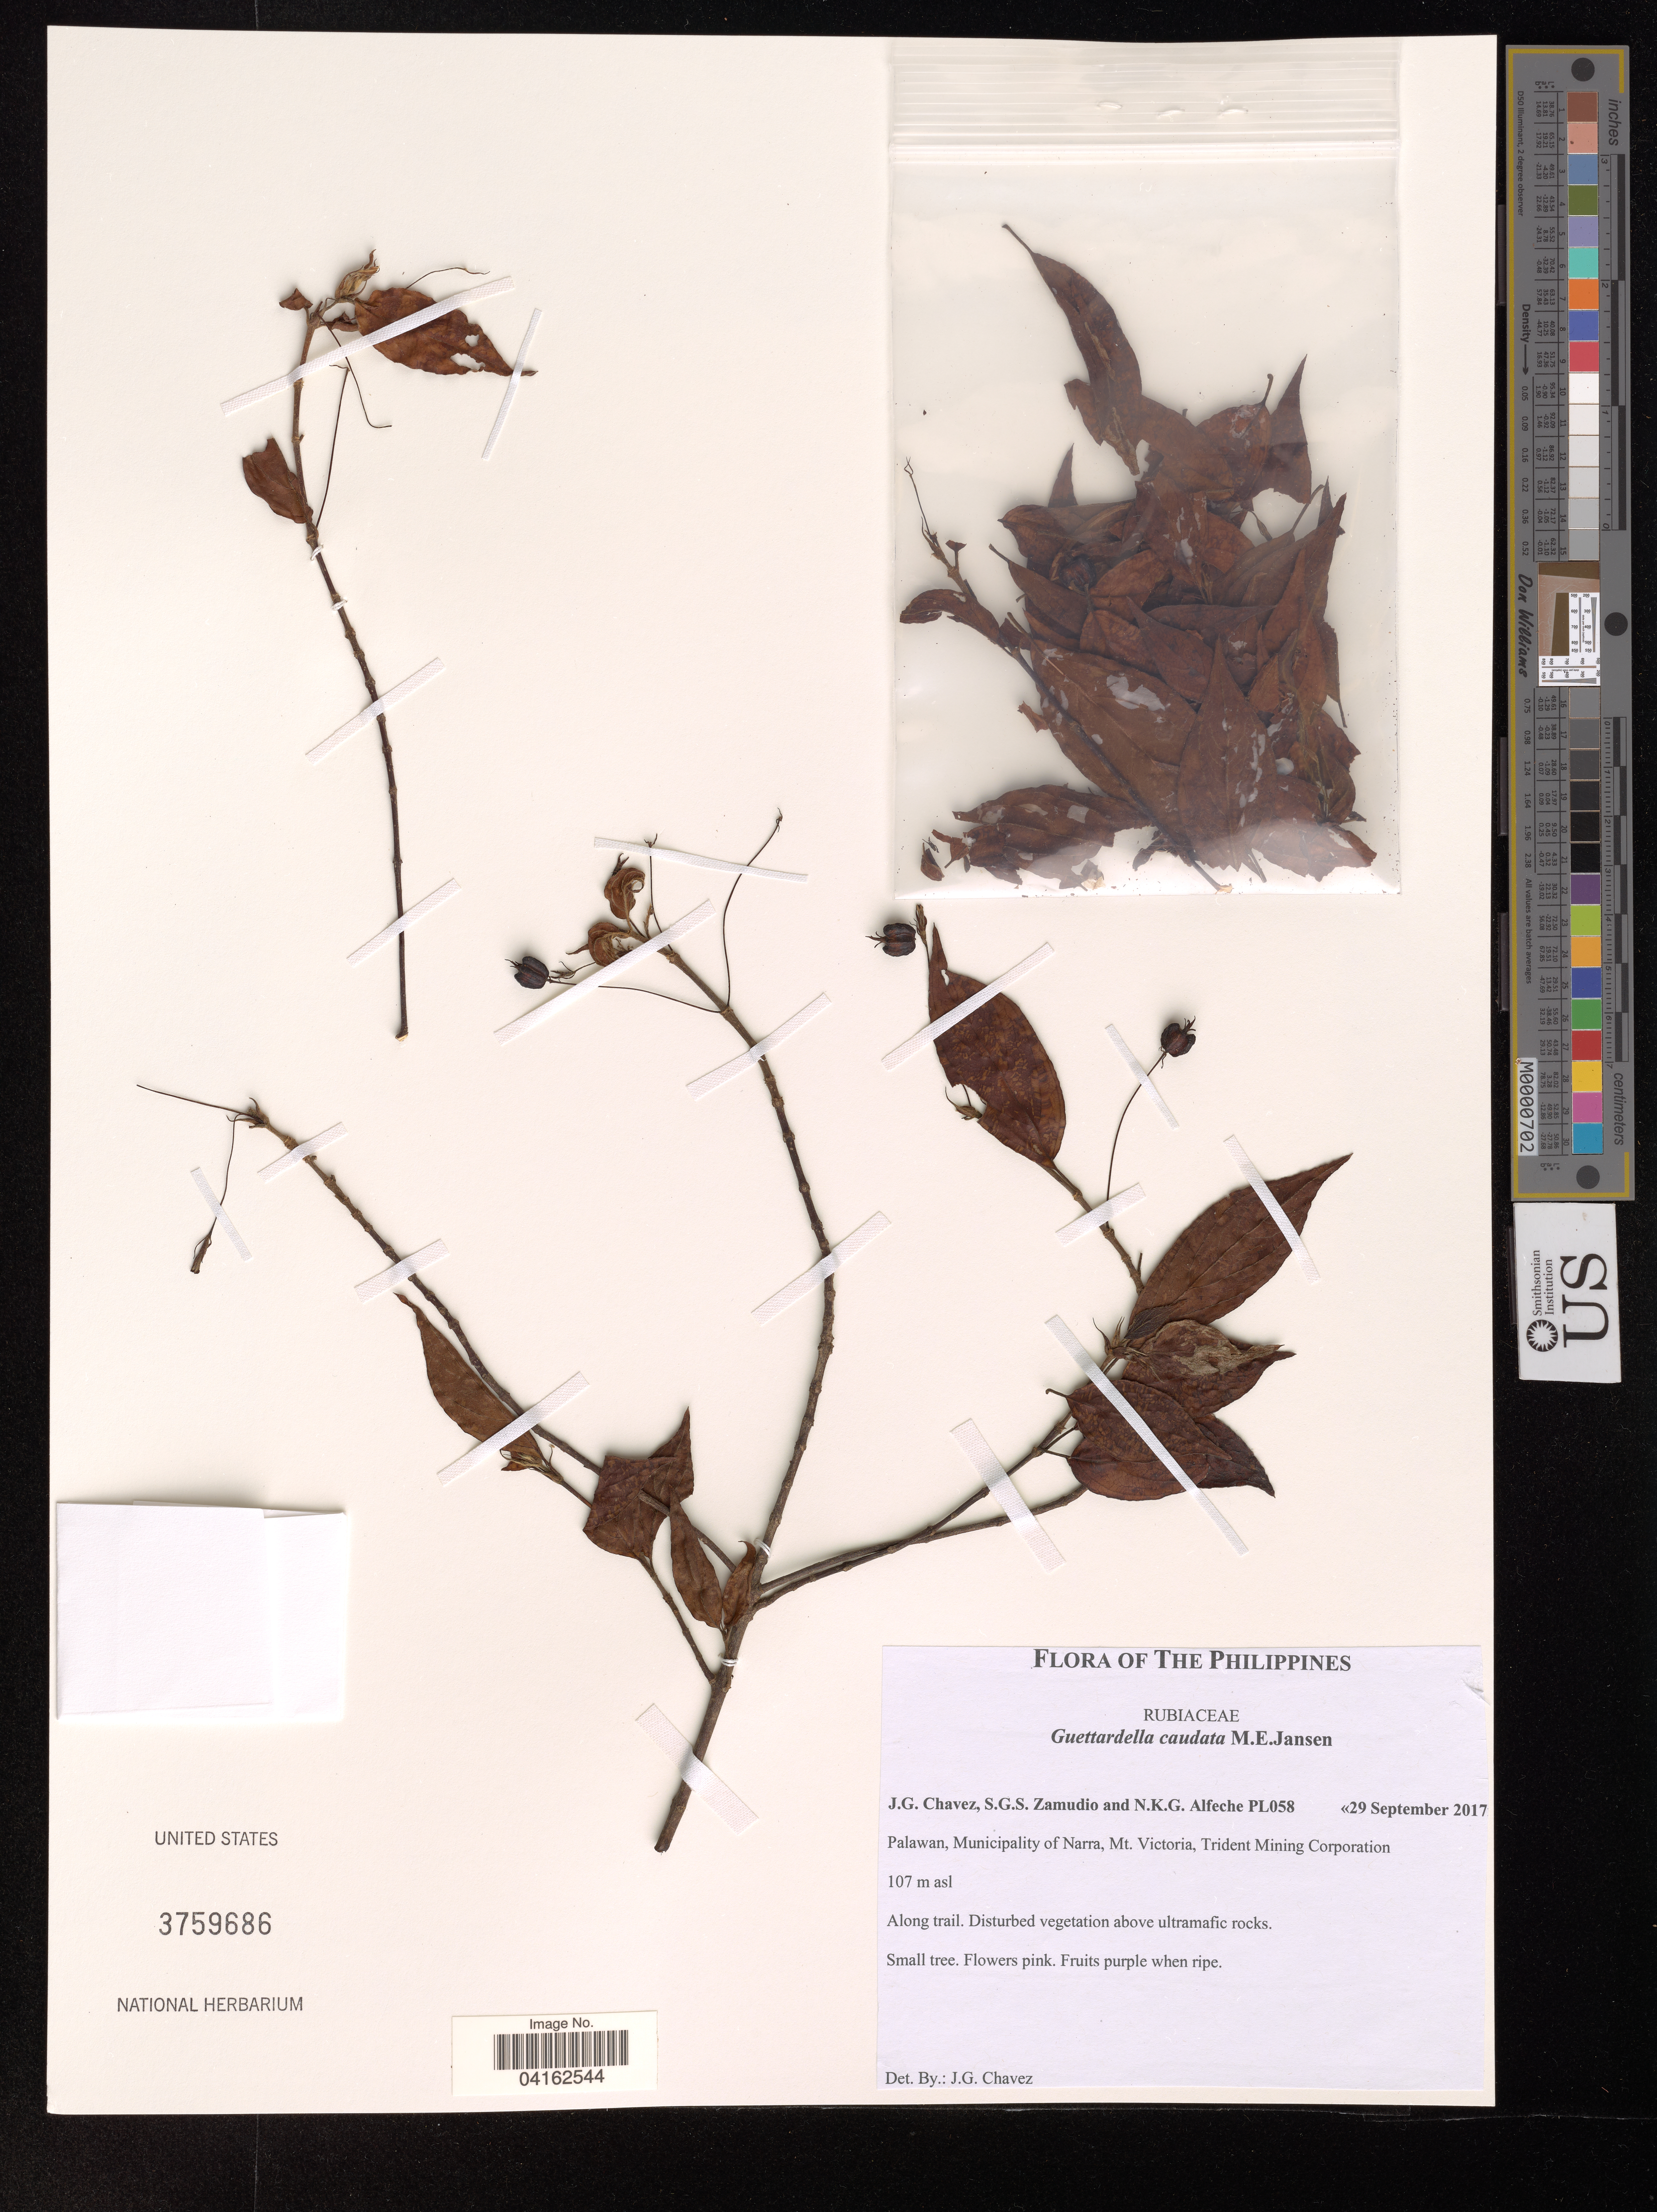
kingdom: Plantae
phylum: Tracheophyta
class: Magnoliopsida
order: Gentianales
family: Rubiaceae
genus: Guettardella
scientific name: Guettardella caudata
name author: M. E. Jansen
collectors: J. G. Chavez & S. Zamudio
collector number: PL058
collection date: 2017-09-29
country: Philippines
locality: Palawan, Municipality of Narra, Mt. Victoria, Trident Mining Cooporation.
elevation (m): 107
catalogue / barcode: US 3759686